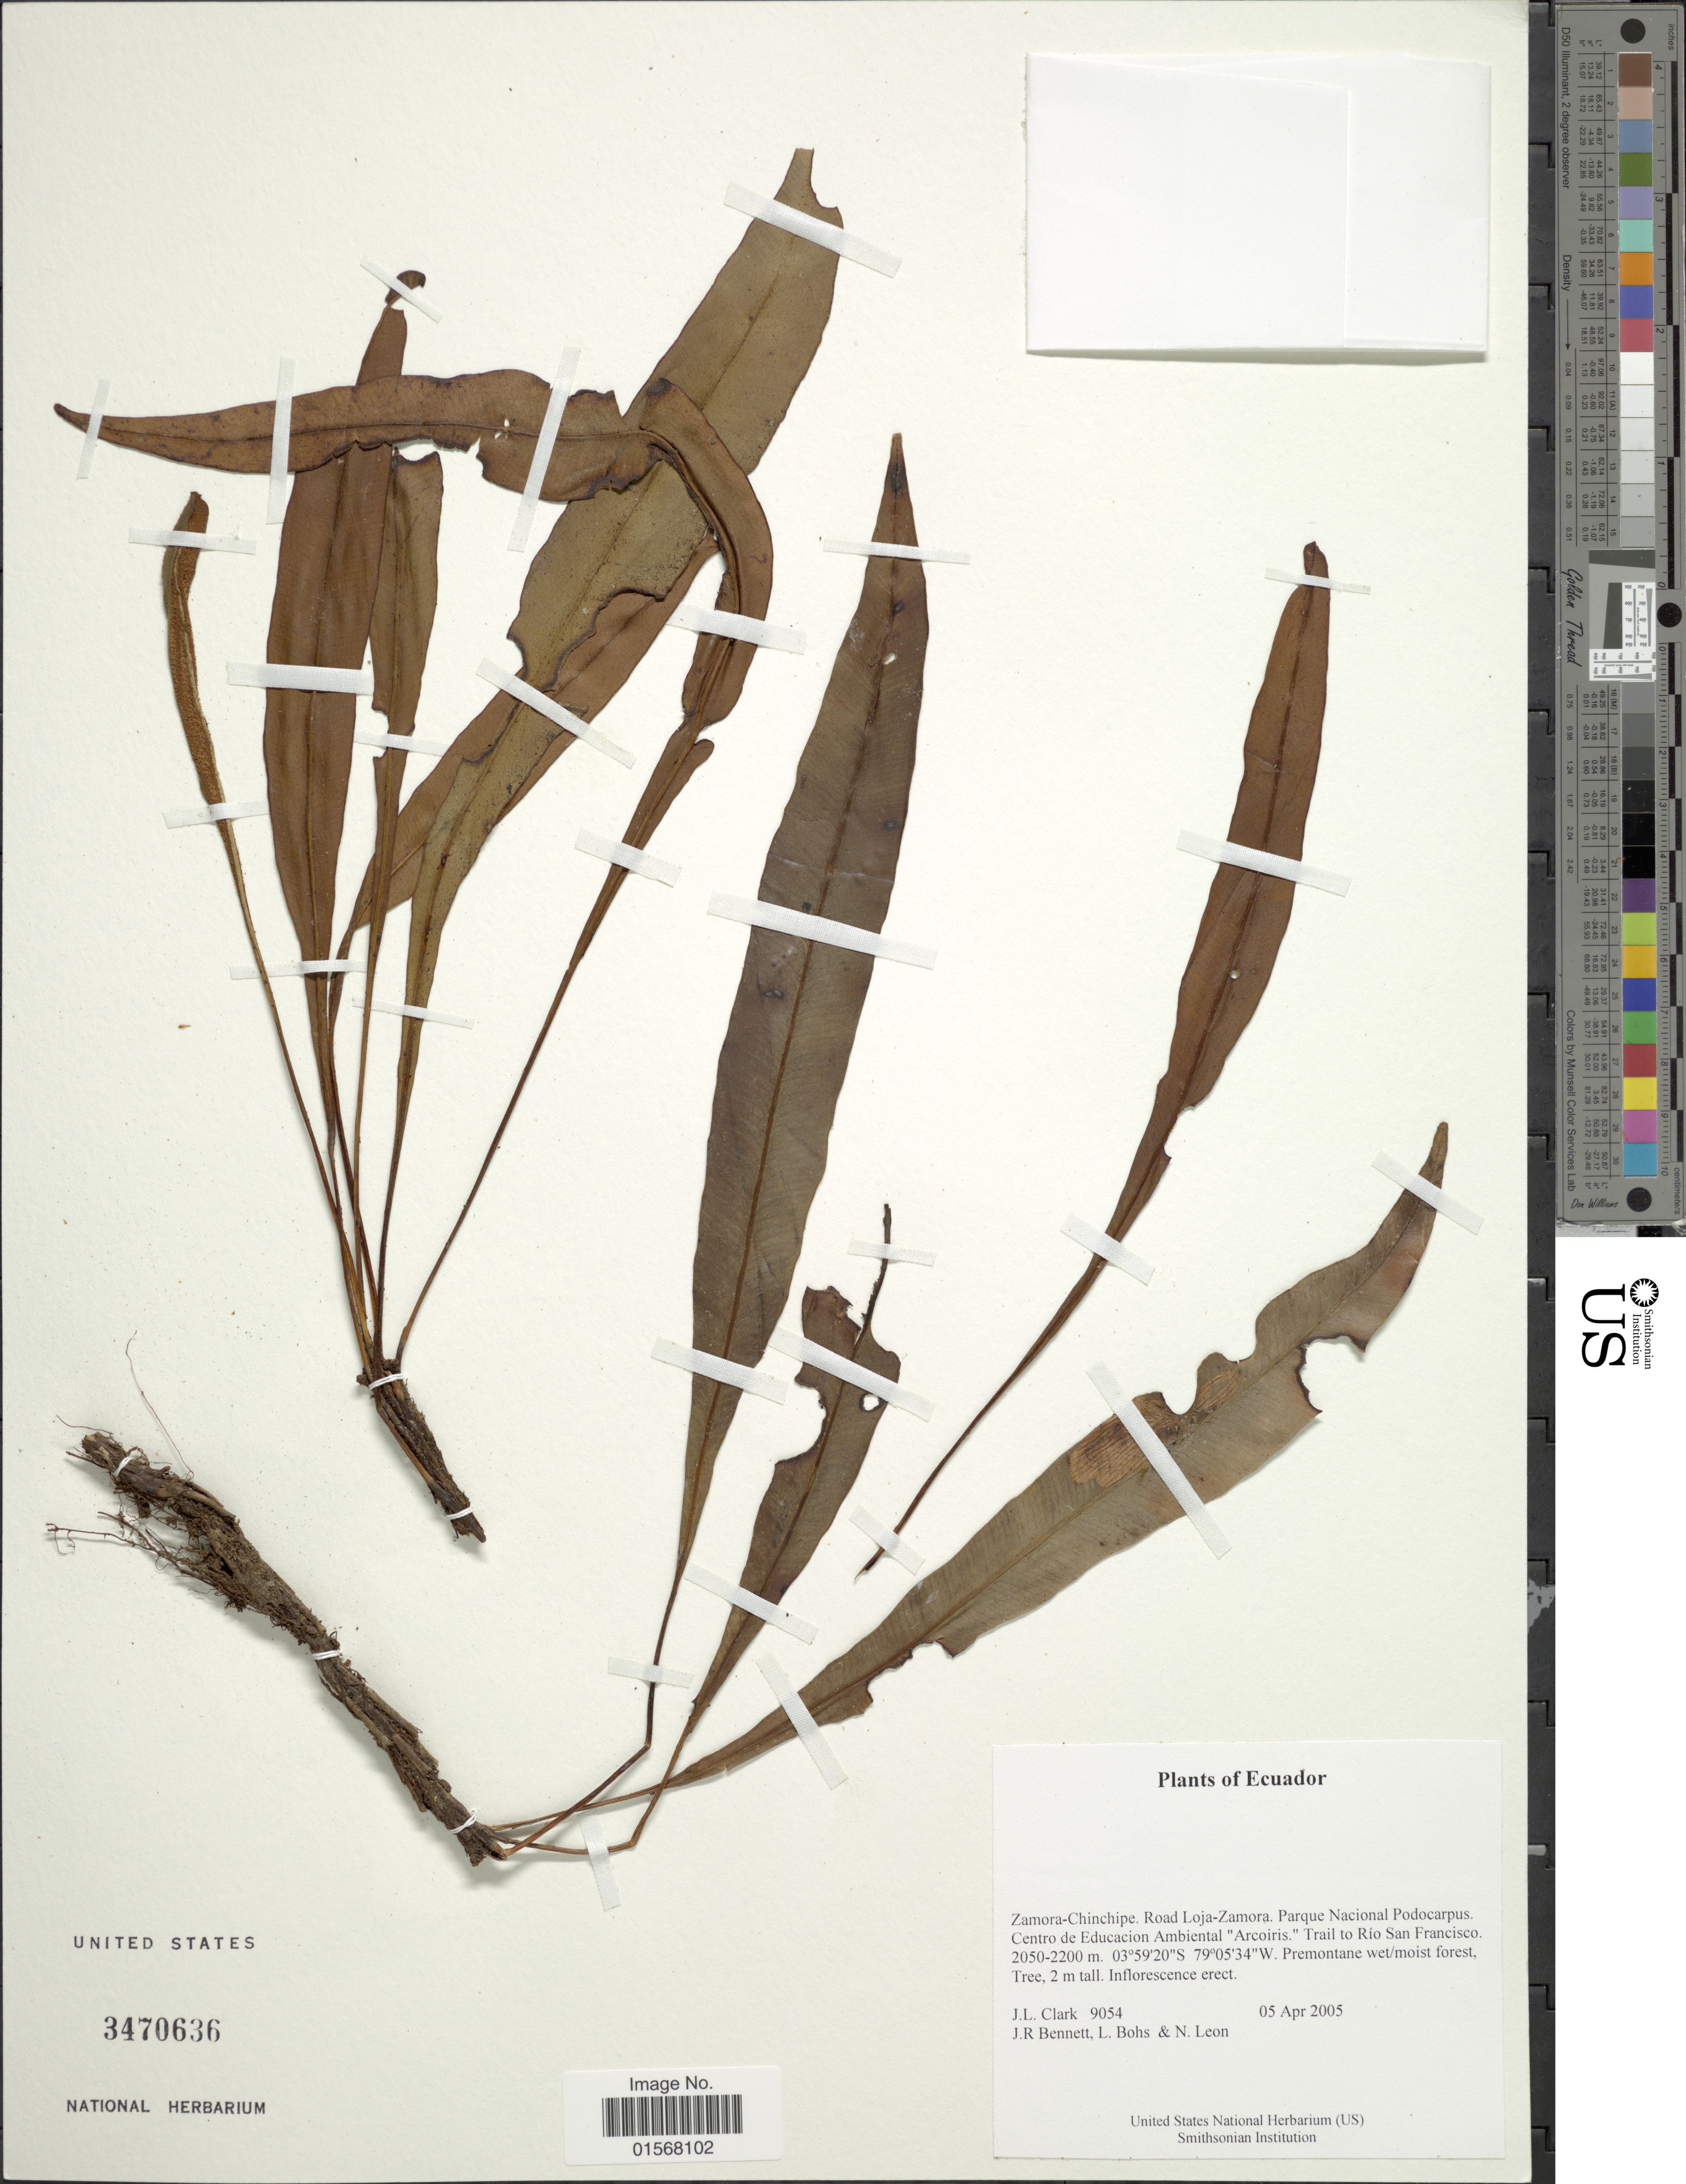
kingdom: Plantae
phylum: Tracheophyta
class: Polypodiopsida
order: Polypodiales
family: Dryopteridaceae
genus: Elaphoglossum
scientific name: Elaphoglossum sp.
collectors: J. L. Clark, J. R. Bennett, L. A. Bohs & N. Leon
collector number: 9054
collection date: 2005-04-05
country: Ecuador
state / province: Zamora-Chinchipe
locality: Zamora-Chinchipe: Road Loja-Zamora, Parque Nacional Podocarpus, centro Education Ambiental "Arcoiris" trail to Rio San Francisco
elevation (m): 2050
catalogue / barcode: US 3470636